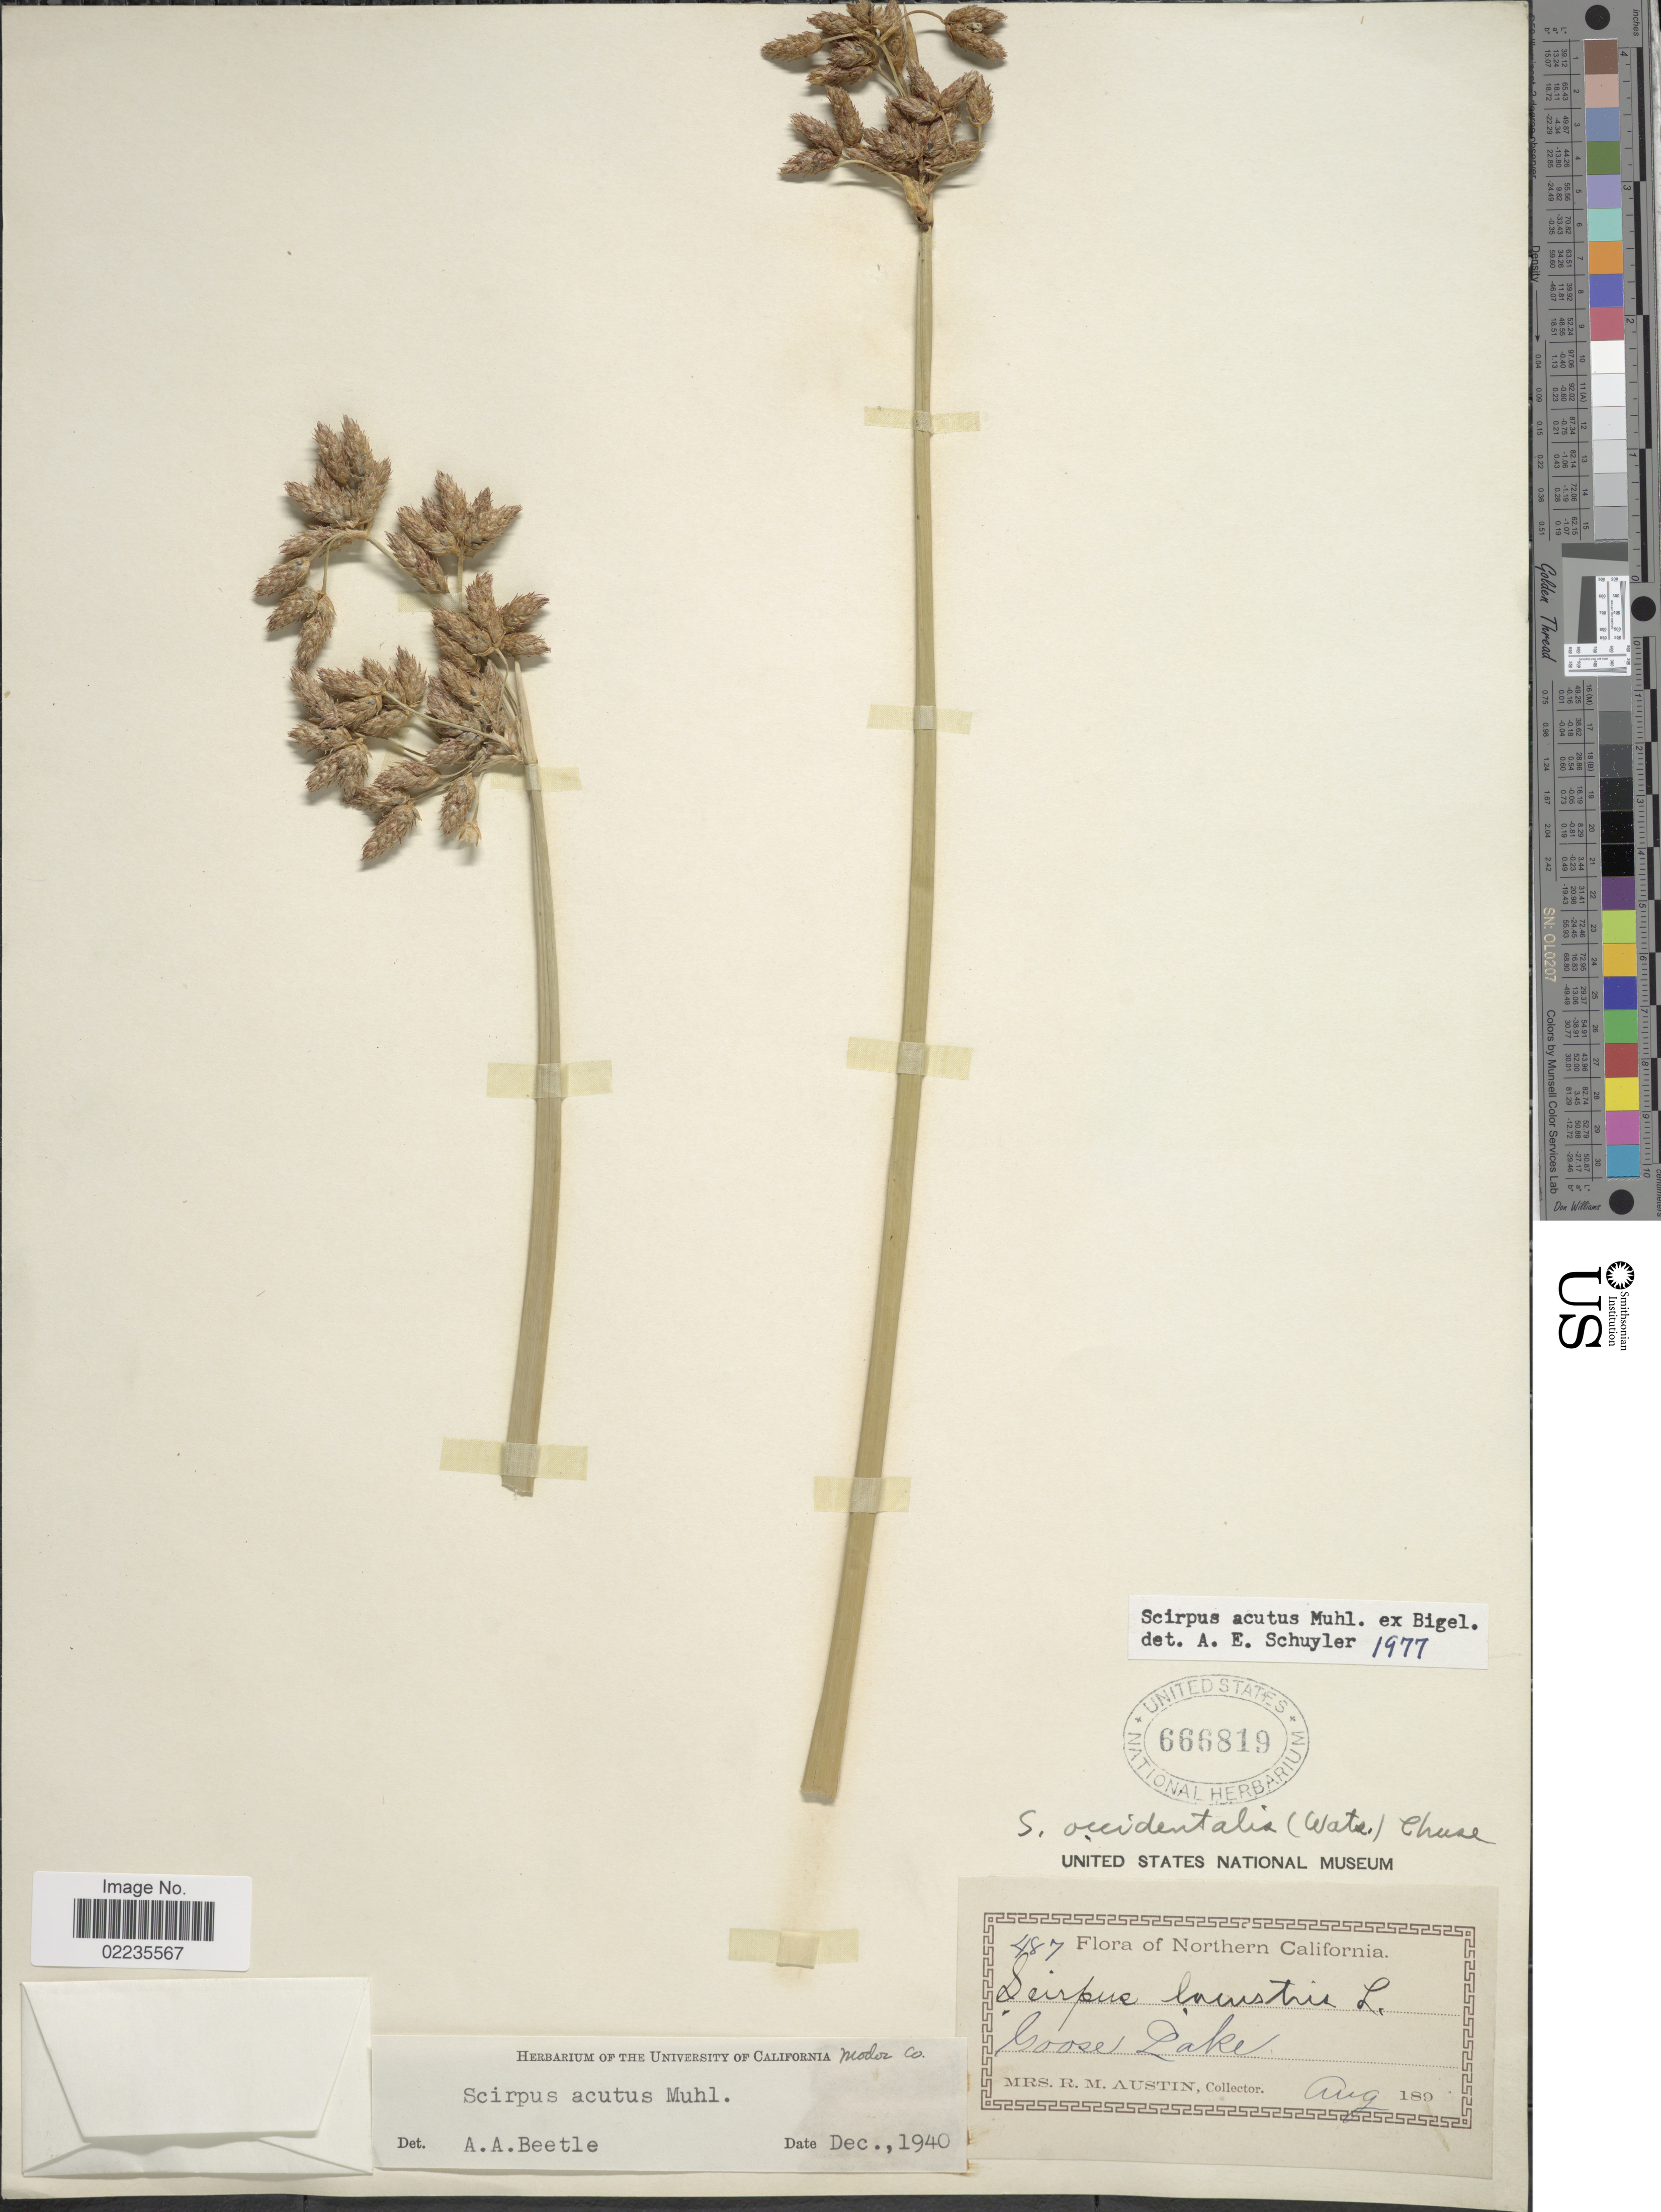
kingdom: Plantae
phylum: Tracheophyta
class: Liliopsida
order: Poales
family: Cyperaceae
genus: Schoenoplectus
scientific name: Schoenoplectus acutus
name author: (Muhl. ex Bigelow) Á. Löve & D. Löve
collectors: R. Austin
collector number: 487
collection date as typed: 189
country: United States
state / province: California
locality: Northern California, Goose Lake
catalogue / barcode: US 666819